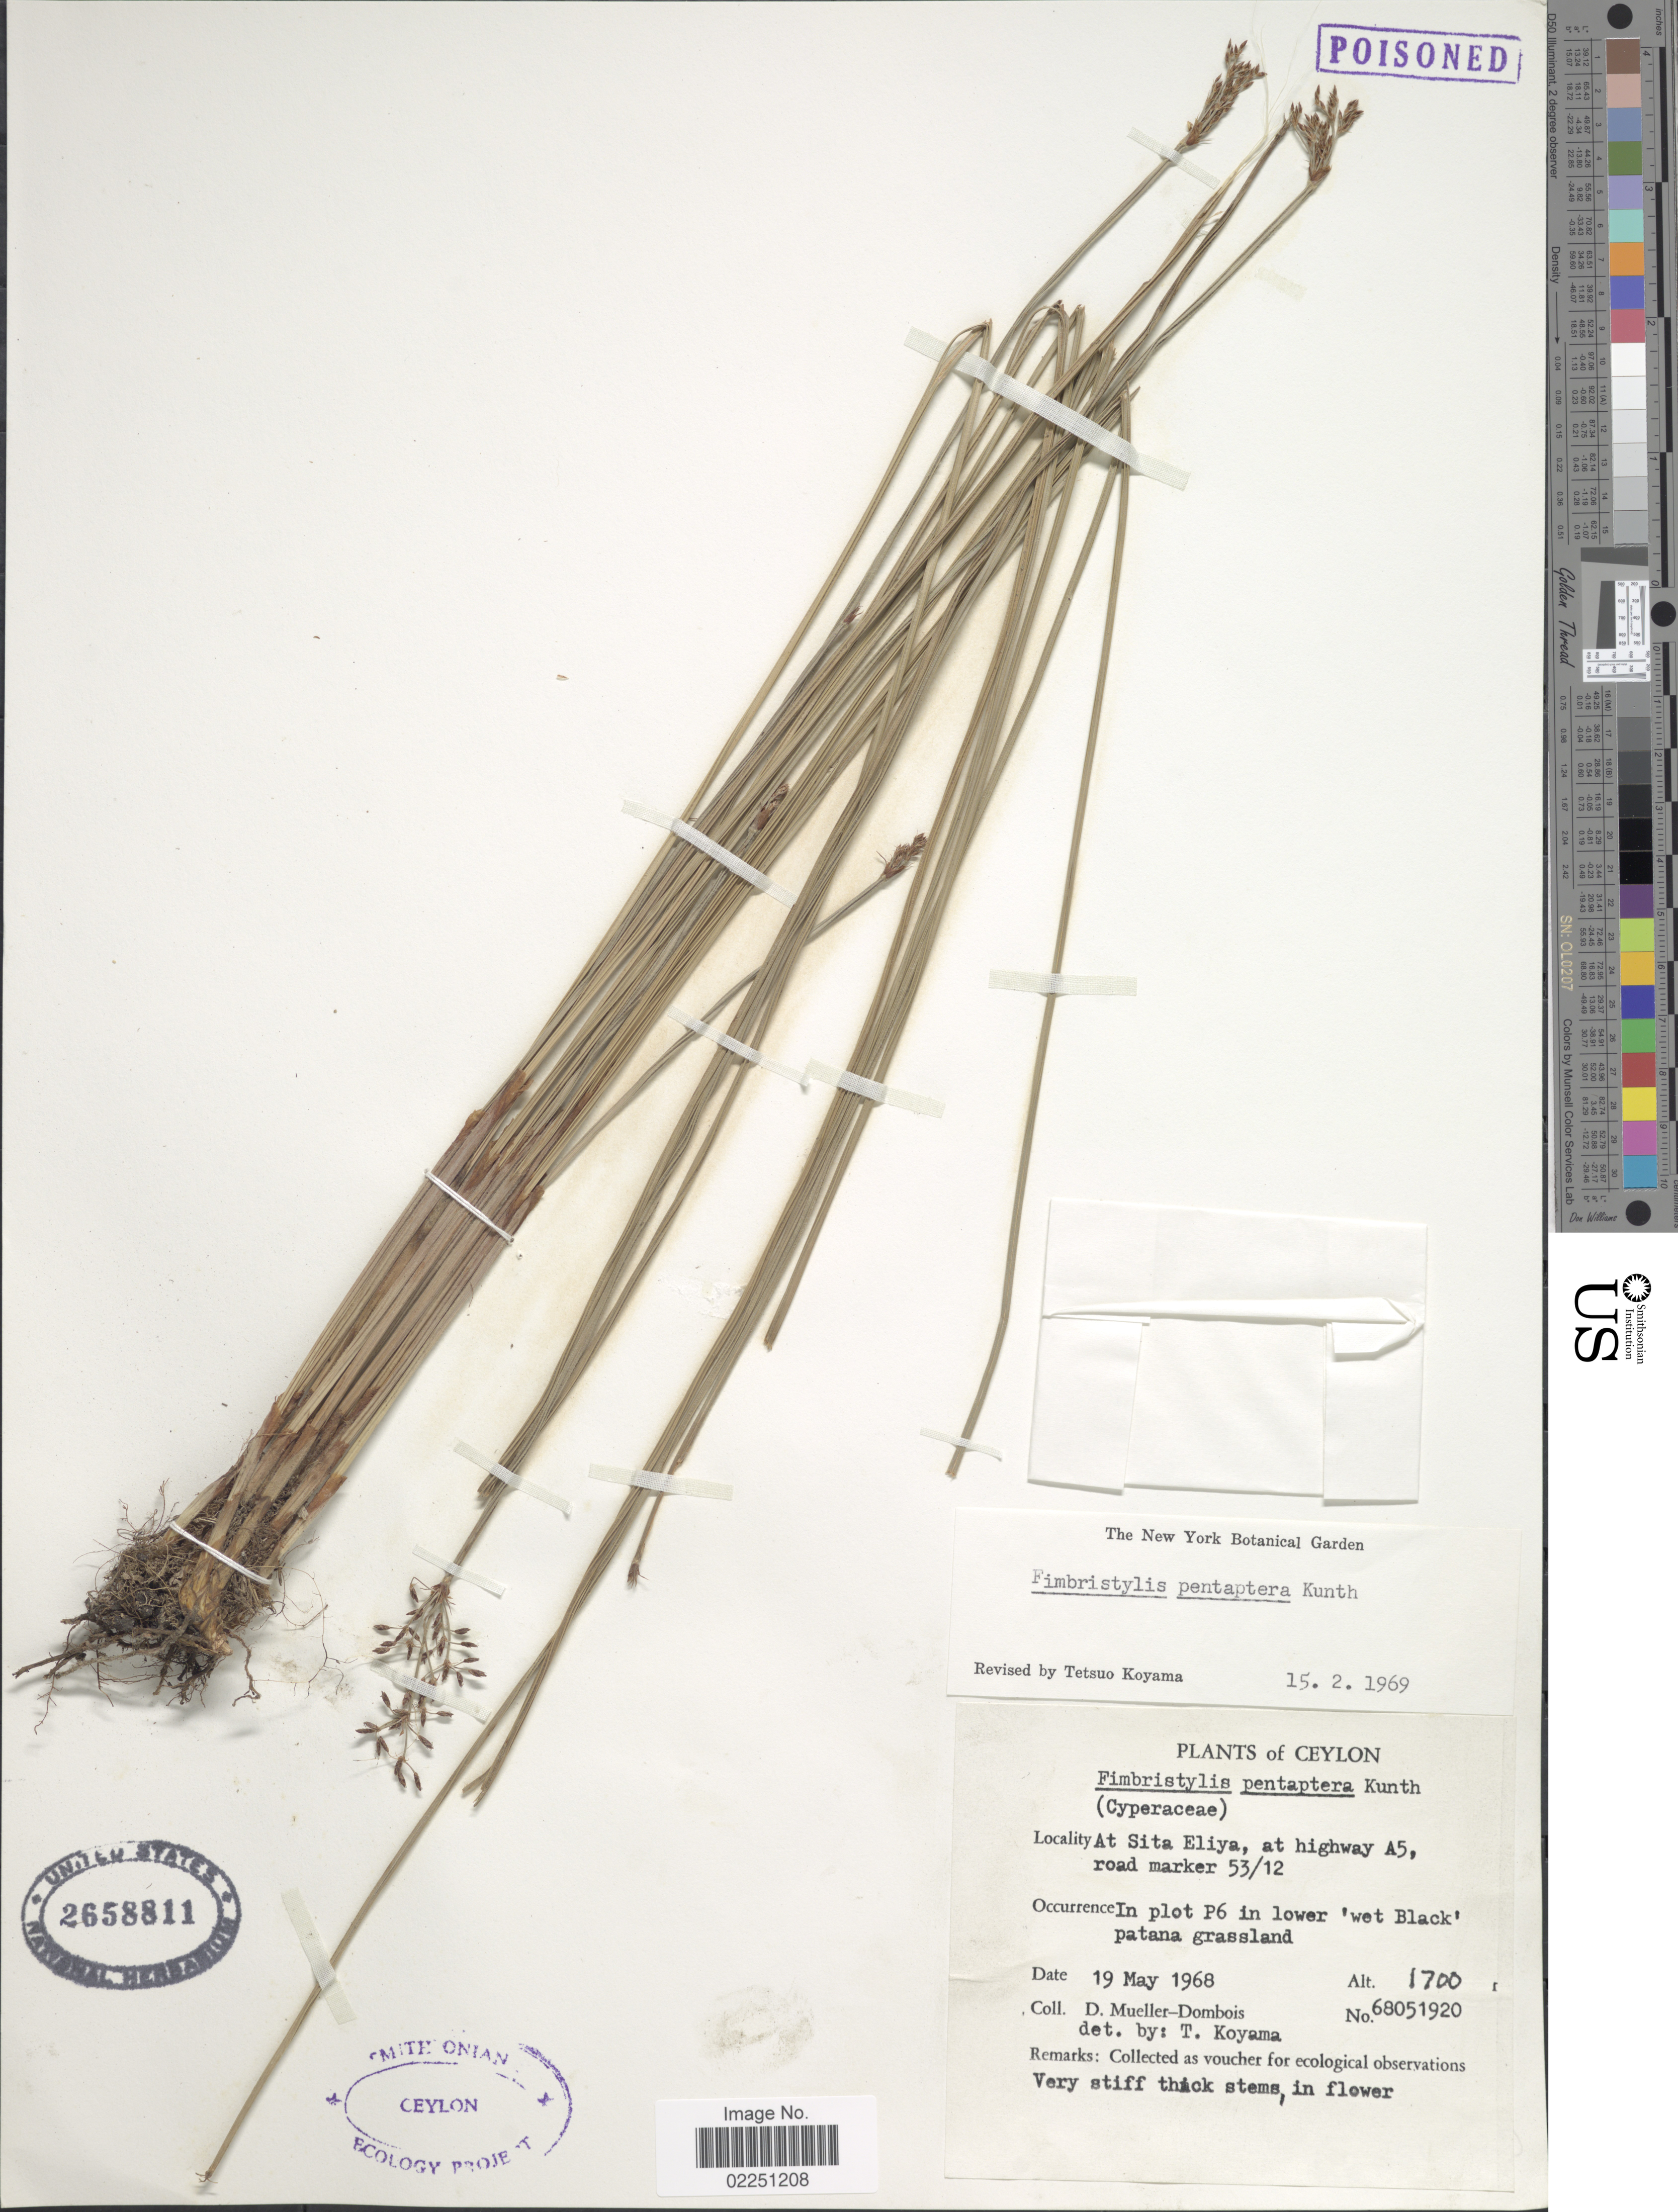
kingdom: Plantae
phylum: Tracheophyta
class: Liliopsida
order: Poales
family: Cyperaceae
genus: Fimbristylis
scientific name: Fimbristylis pentaptera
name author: (Nees) Kunth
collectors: D. Mueller-Dombois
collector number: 68051920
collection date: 1968-05-19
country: Sri Lanka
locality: Ceylon.At Sita Eliya, at highway A5, road marker 53/12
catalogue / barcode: US 2658811